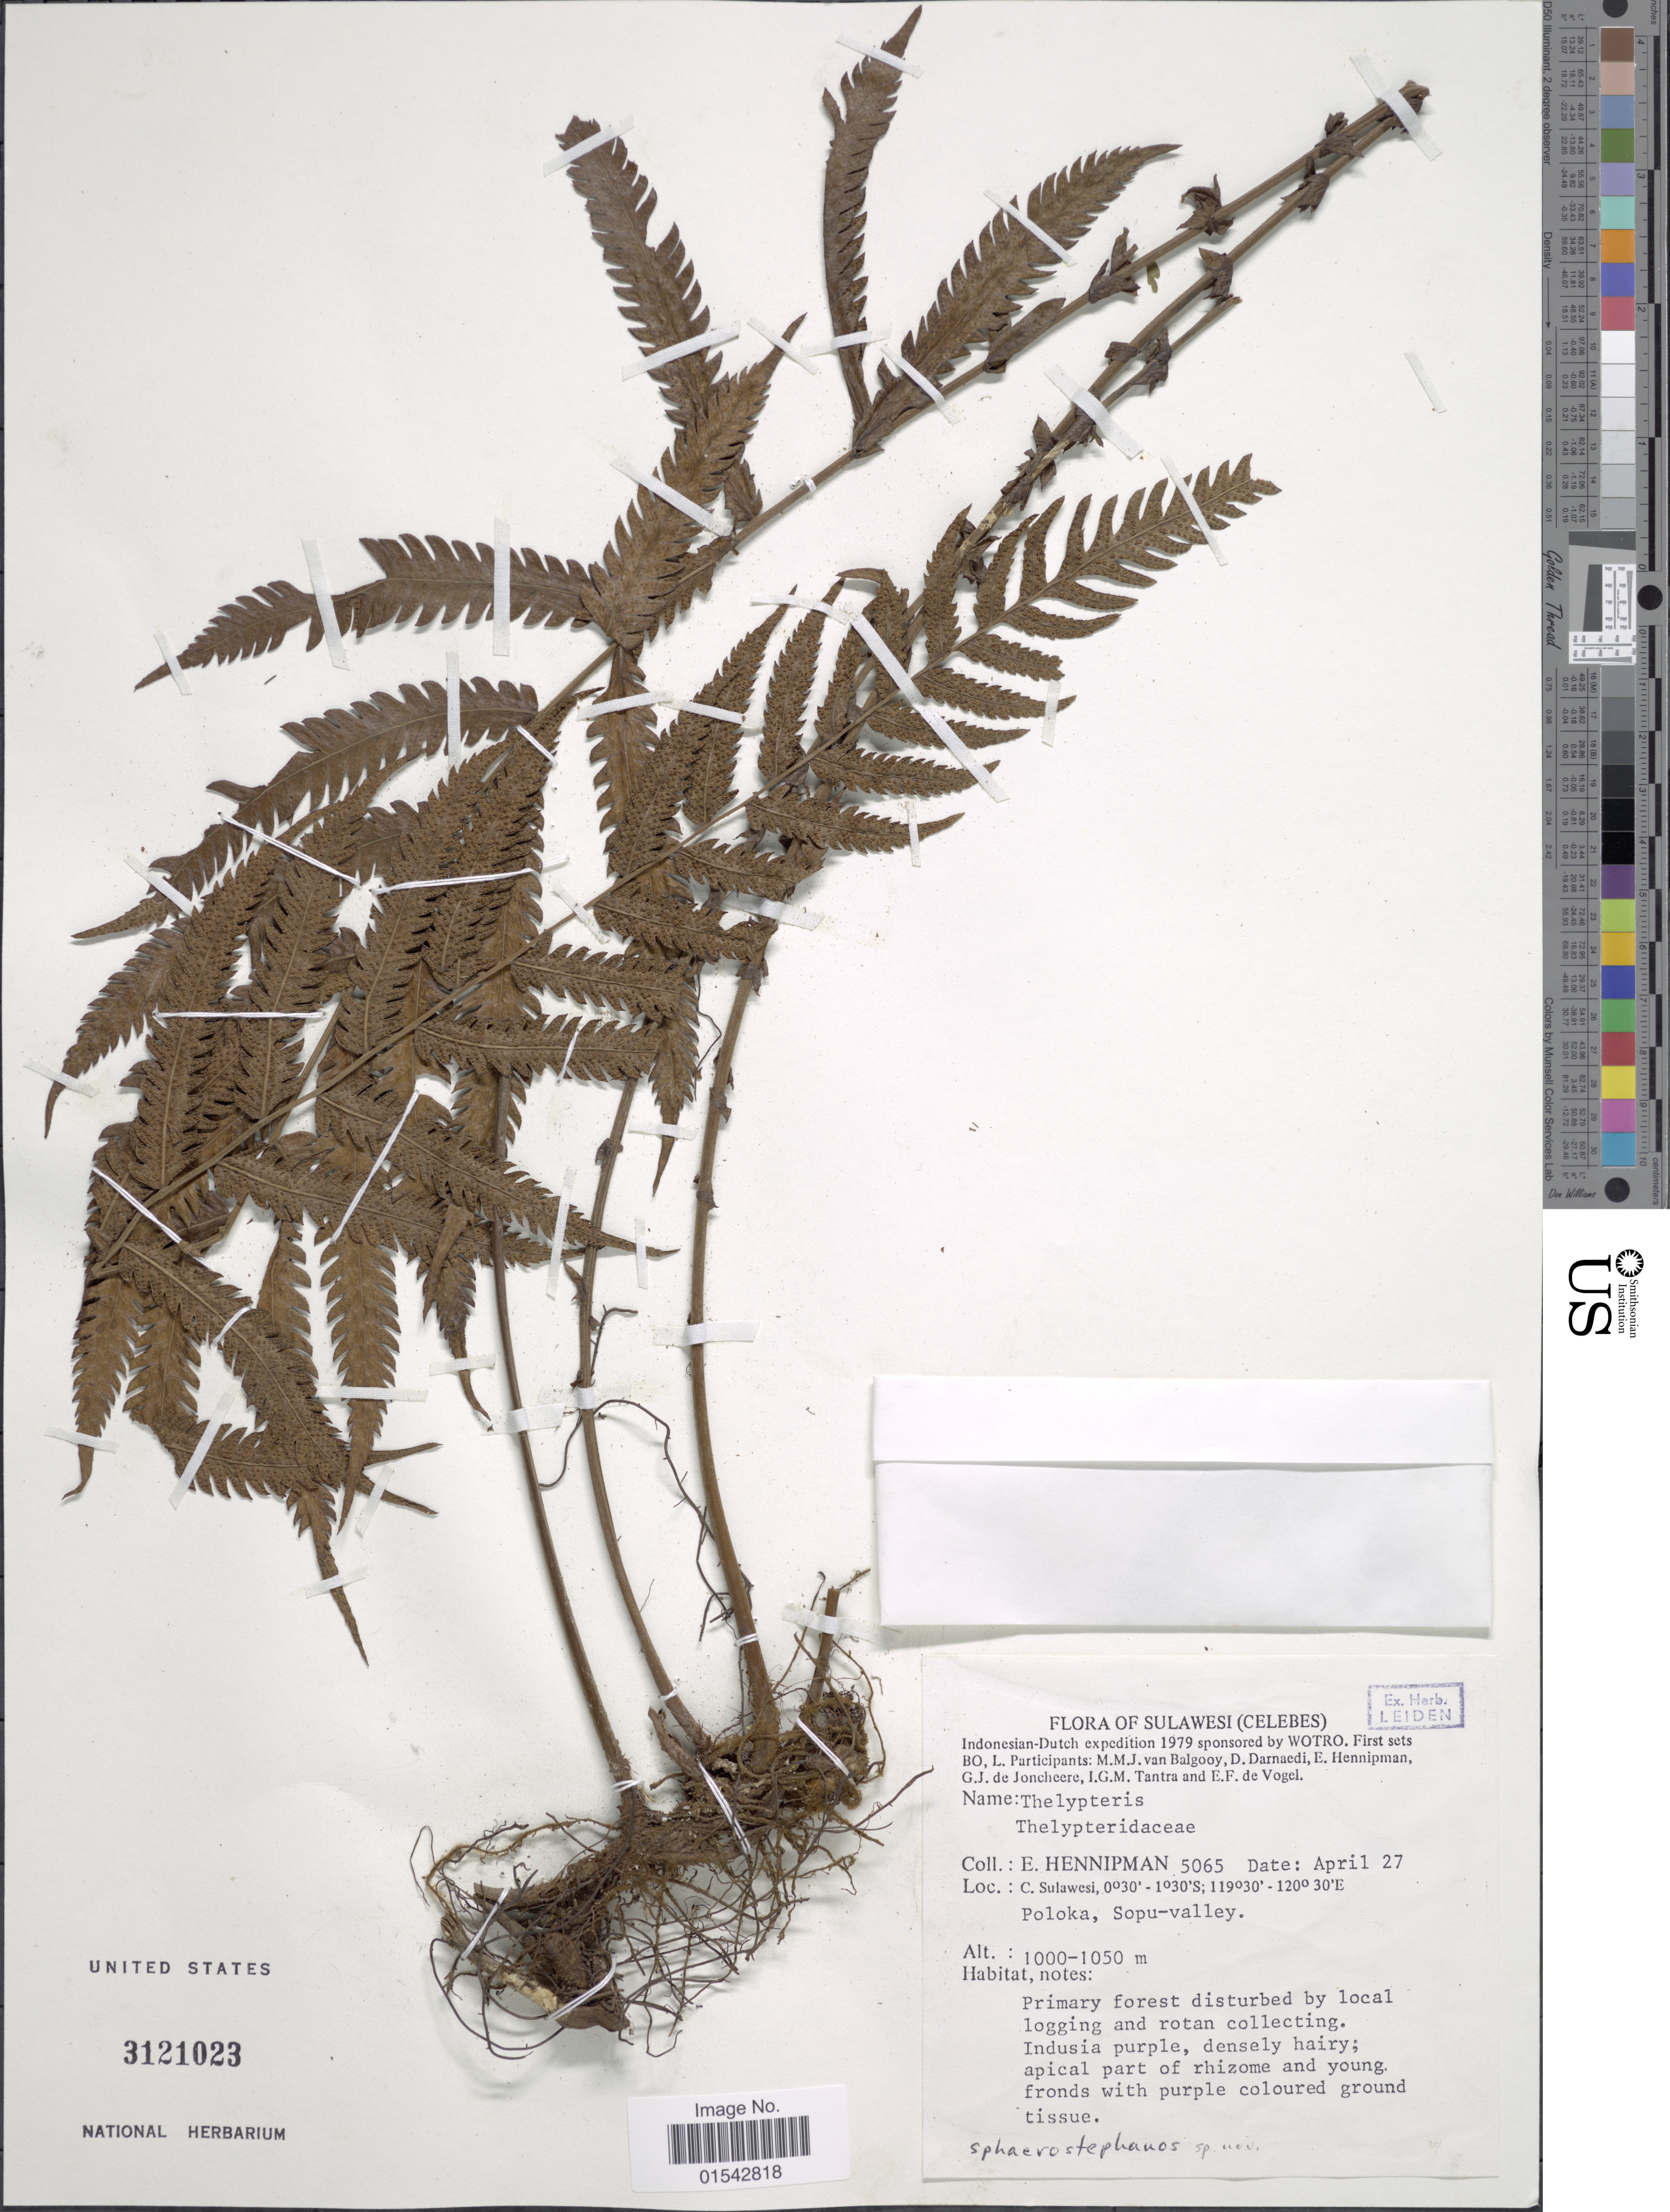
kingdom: Plantae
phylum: Tracheophyta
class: Polypodiopsida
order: Polypodiales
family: Thelypteridaceae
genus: Cyclosorus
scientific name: Cyclosorus sp.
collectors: E. Hennipman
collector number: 5065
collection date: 1979-04-27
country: Indonesia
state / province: Sulawesi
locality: C. Sulawesi, Poloka, Sopu-valley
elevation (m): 1000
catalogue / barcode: US 3121023